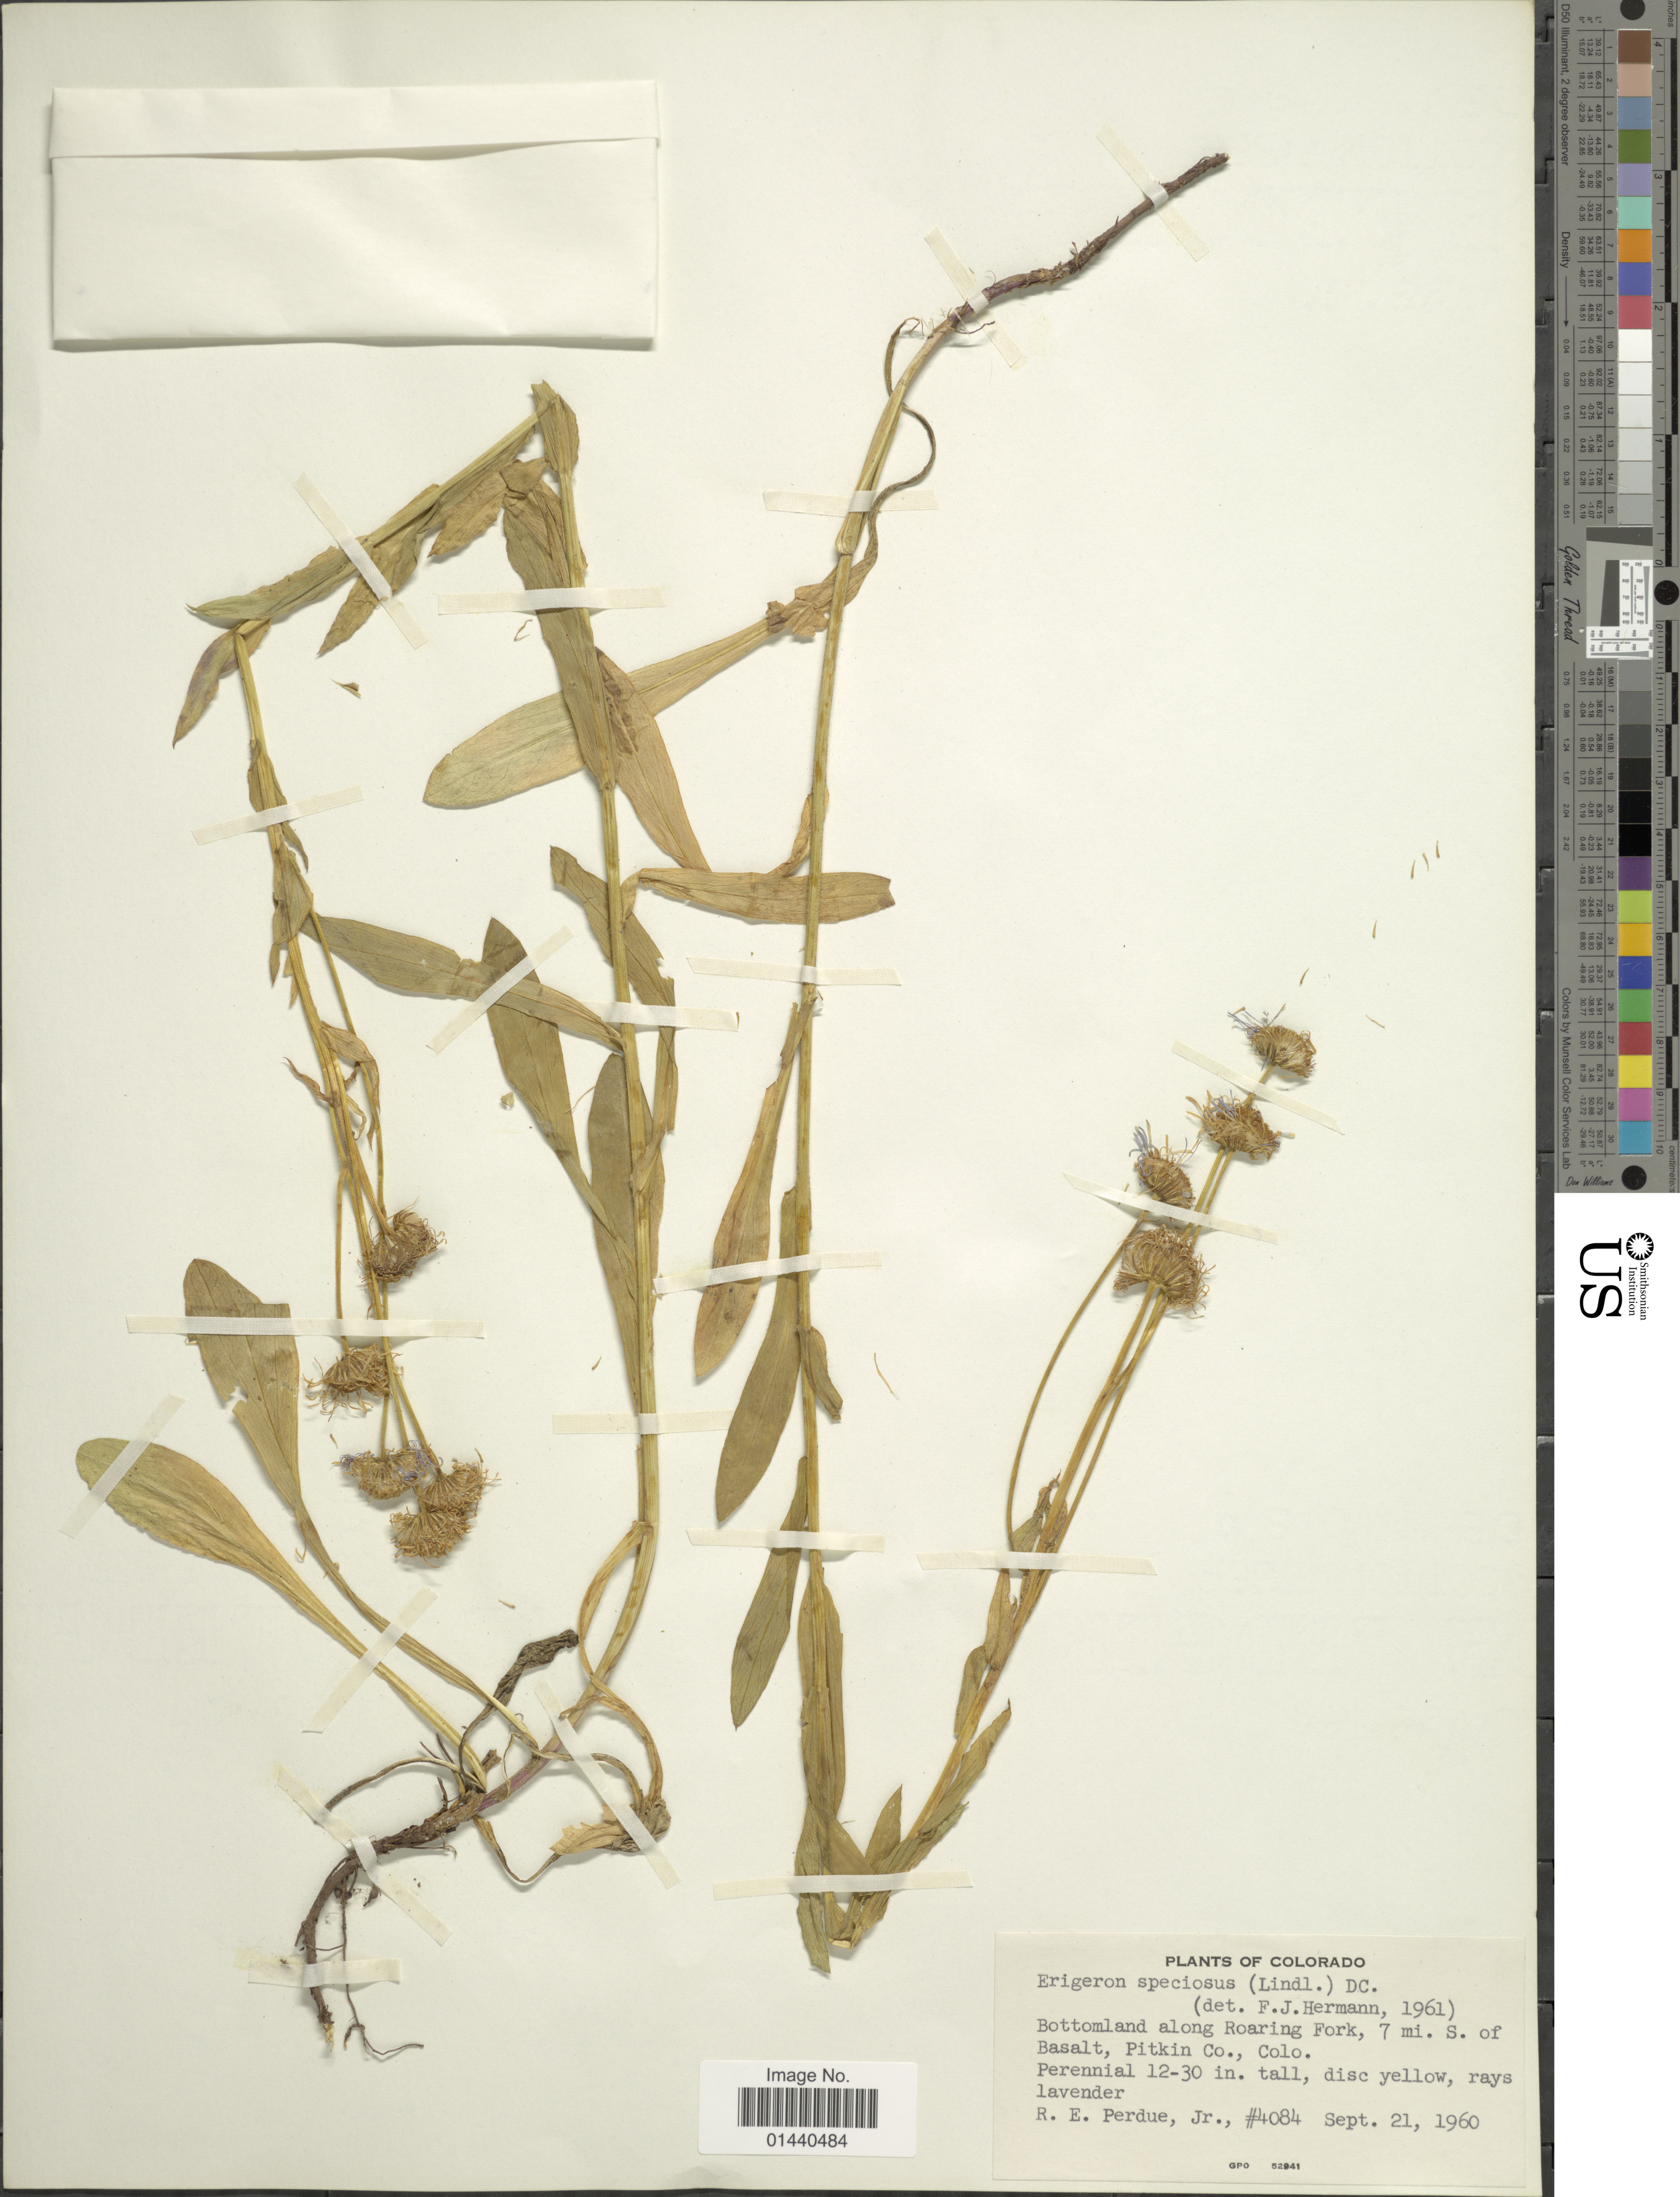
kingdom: Plantae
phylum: Tracheophyta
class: Magnoliopsida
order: Asterales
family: Asteraceae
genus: Erigeron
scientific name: Erigeron speciosus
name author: (Lindl.) DC.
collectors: R. E. Perdue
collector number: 4084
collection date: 1960-09-21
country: United States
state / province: Colorado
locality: Bottomland along Roaring Fork, 7 mi. S. of Basalt, Pitkin Co., Colo.